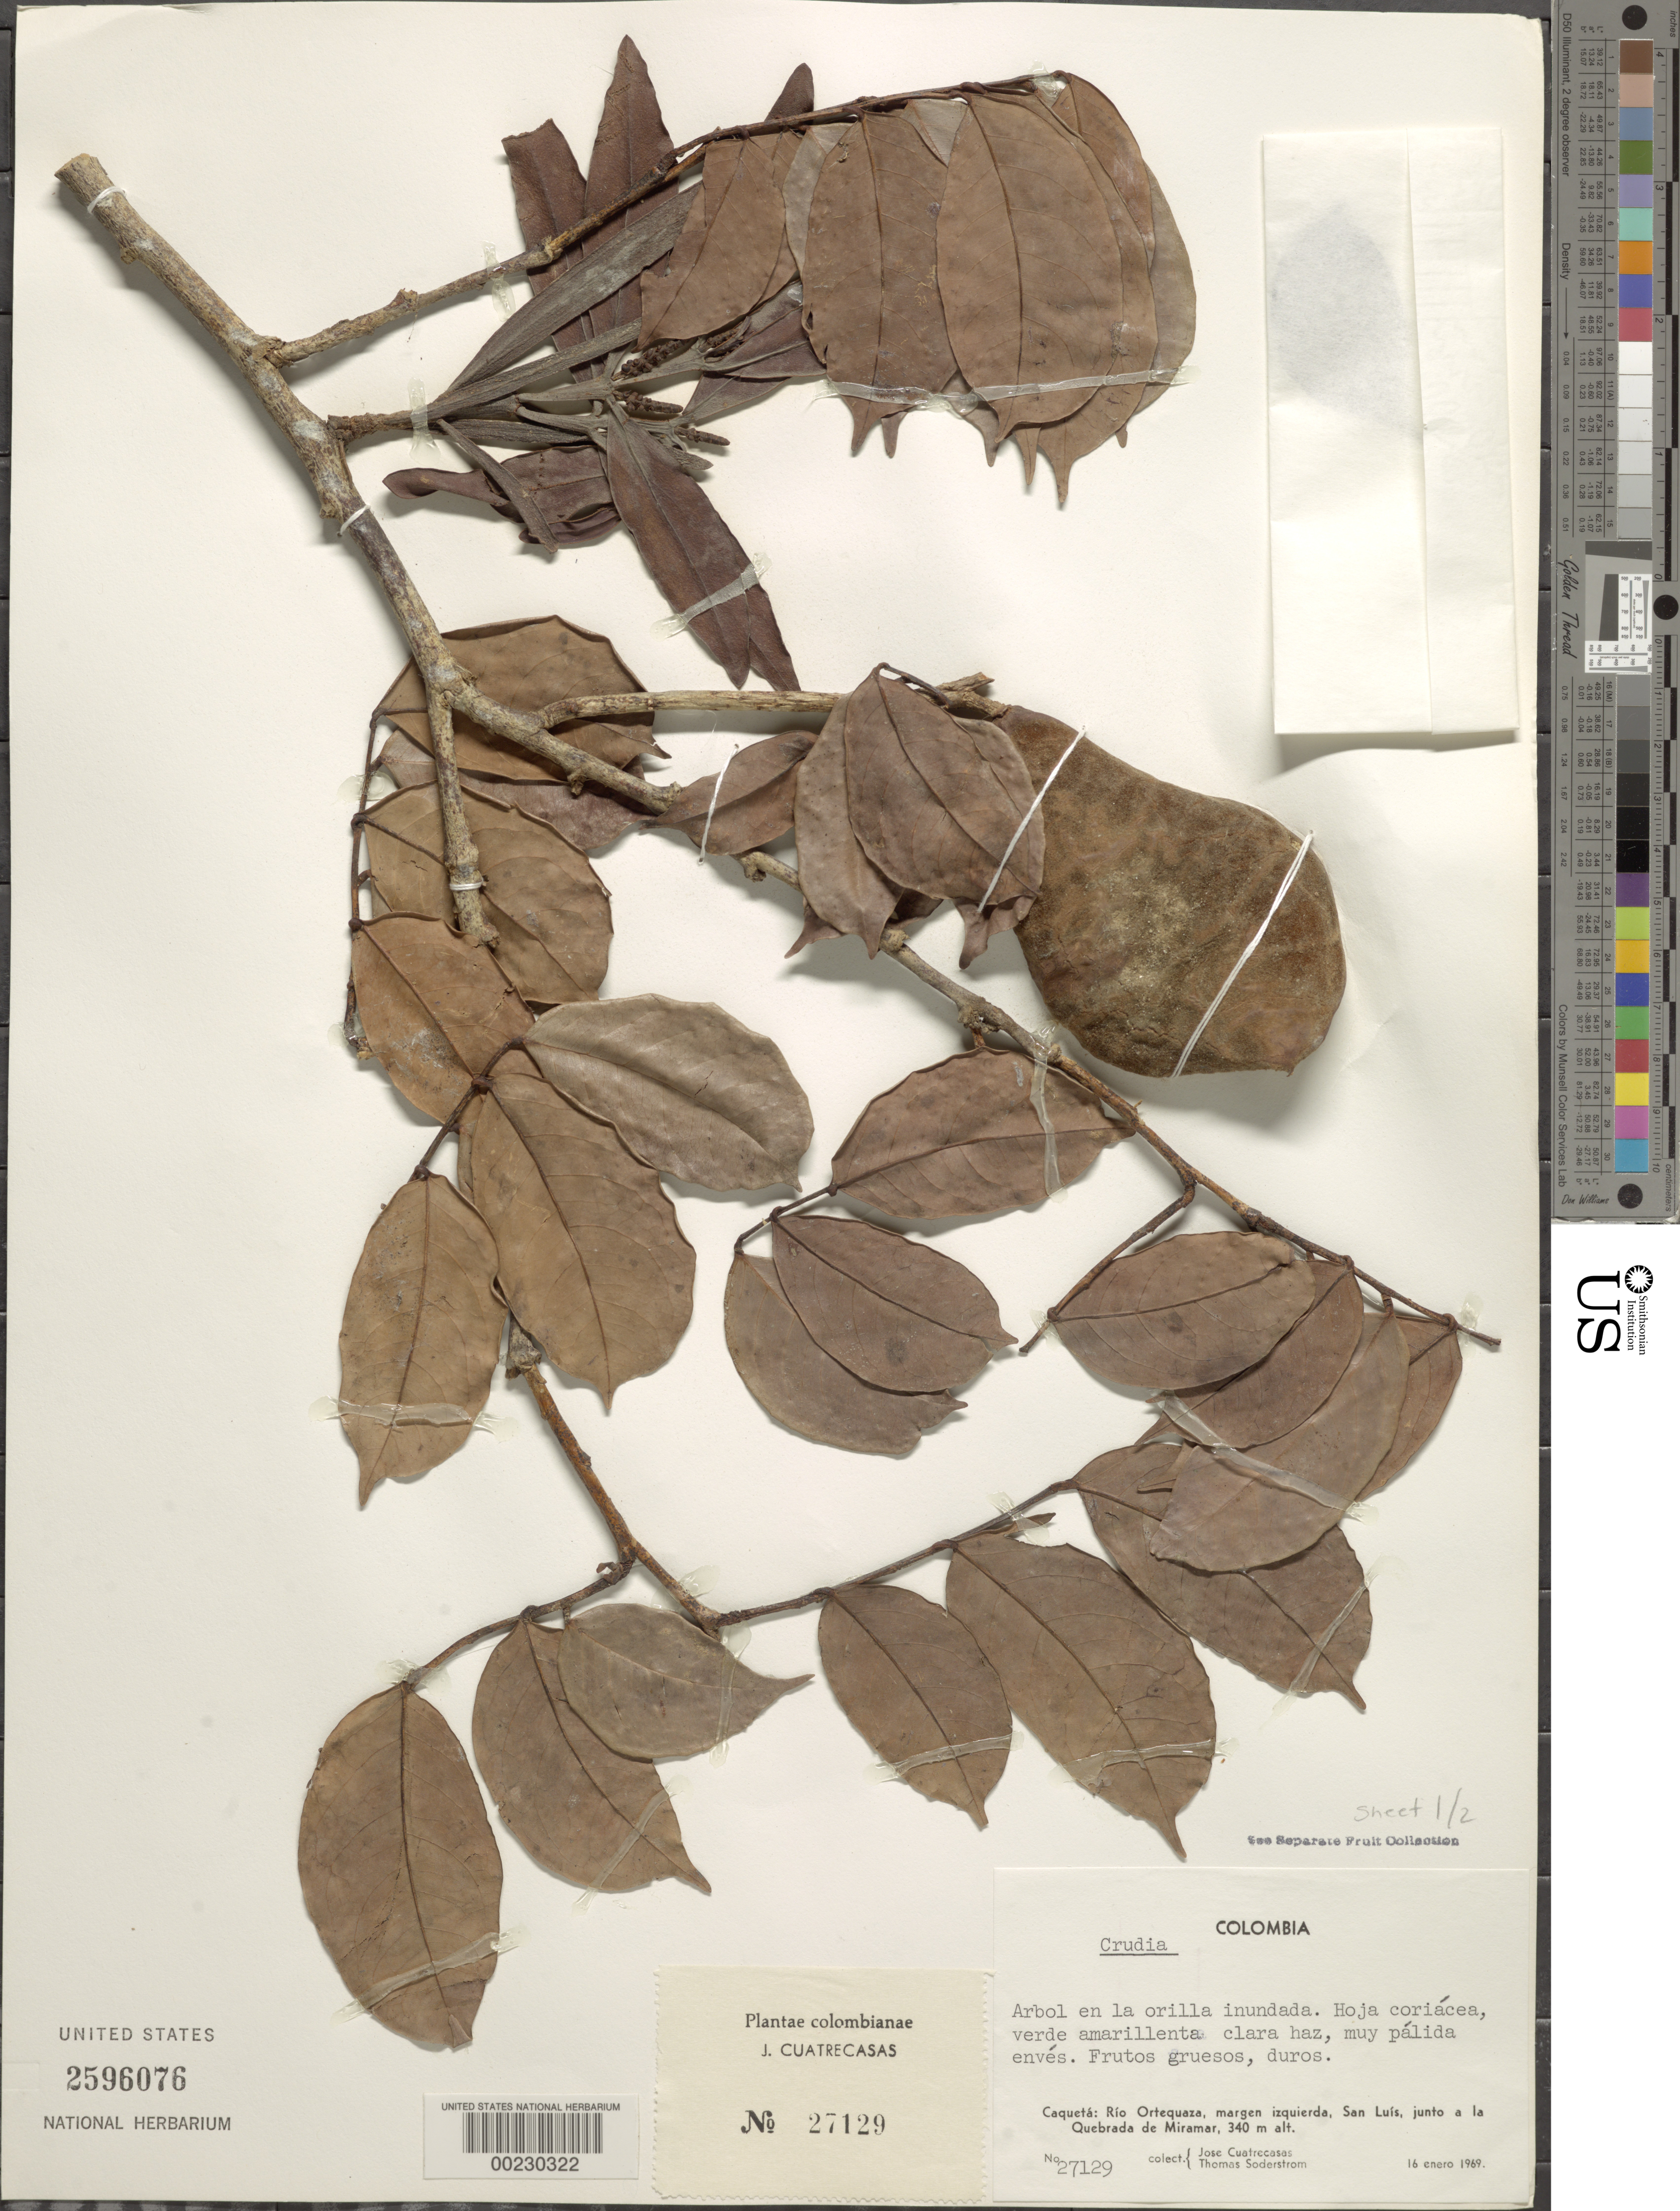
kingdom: Plantae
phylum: Tracheophyta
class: Magnoliopsida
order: Fabales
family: Fabaceae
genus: Crudia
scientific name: Crudia sp.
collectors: J. Cuatrecasas & T. R. Soderstrom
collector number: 27129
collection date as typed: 16 Jan 1969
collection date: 1969-01-16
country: Colombia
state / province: Caquetá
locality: Rio Ortequaza, left edge; San Luis near Quebrada de Miramar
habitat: Edge of river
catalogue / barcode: US 2596076